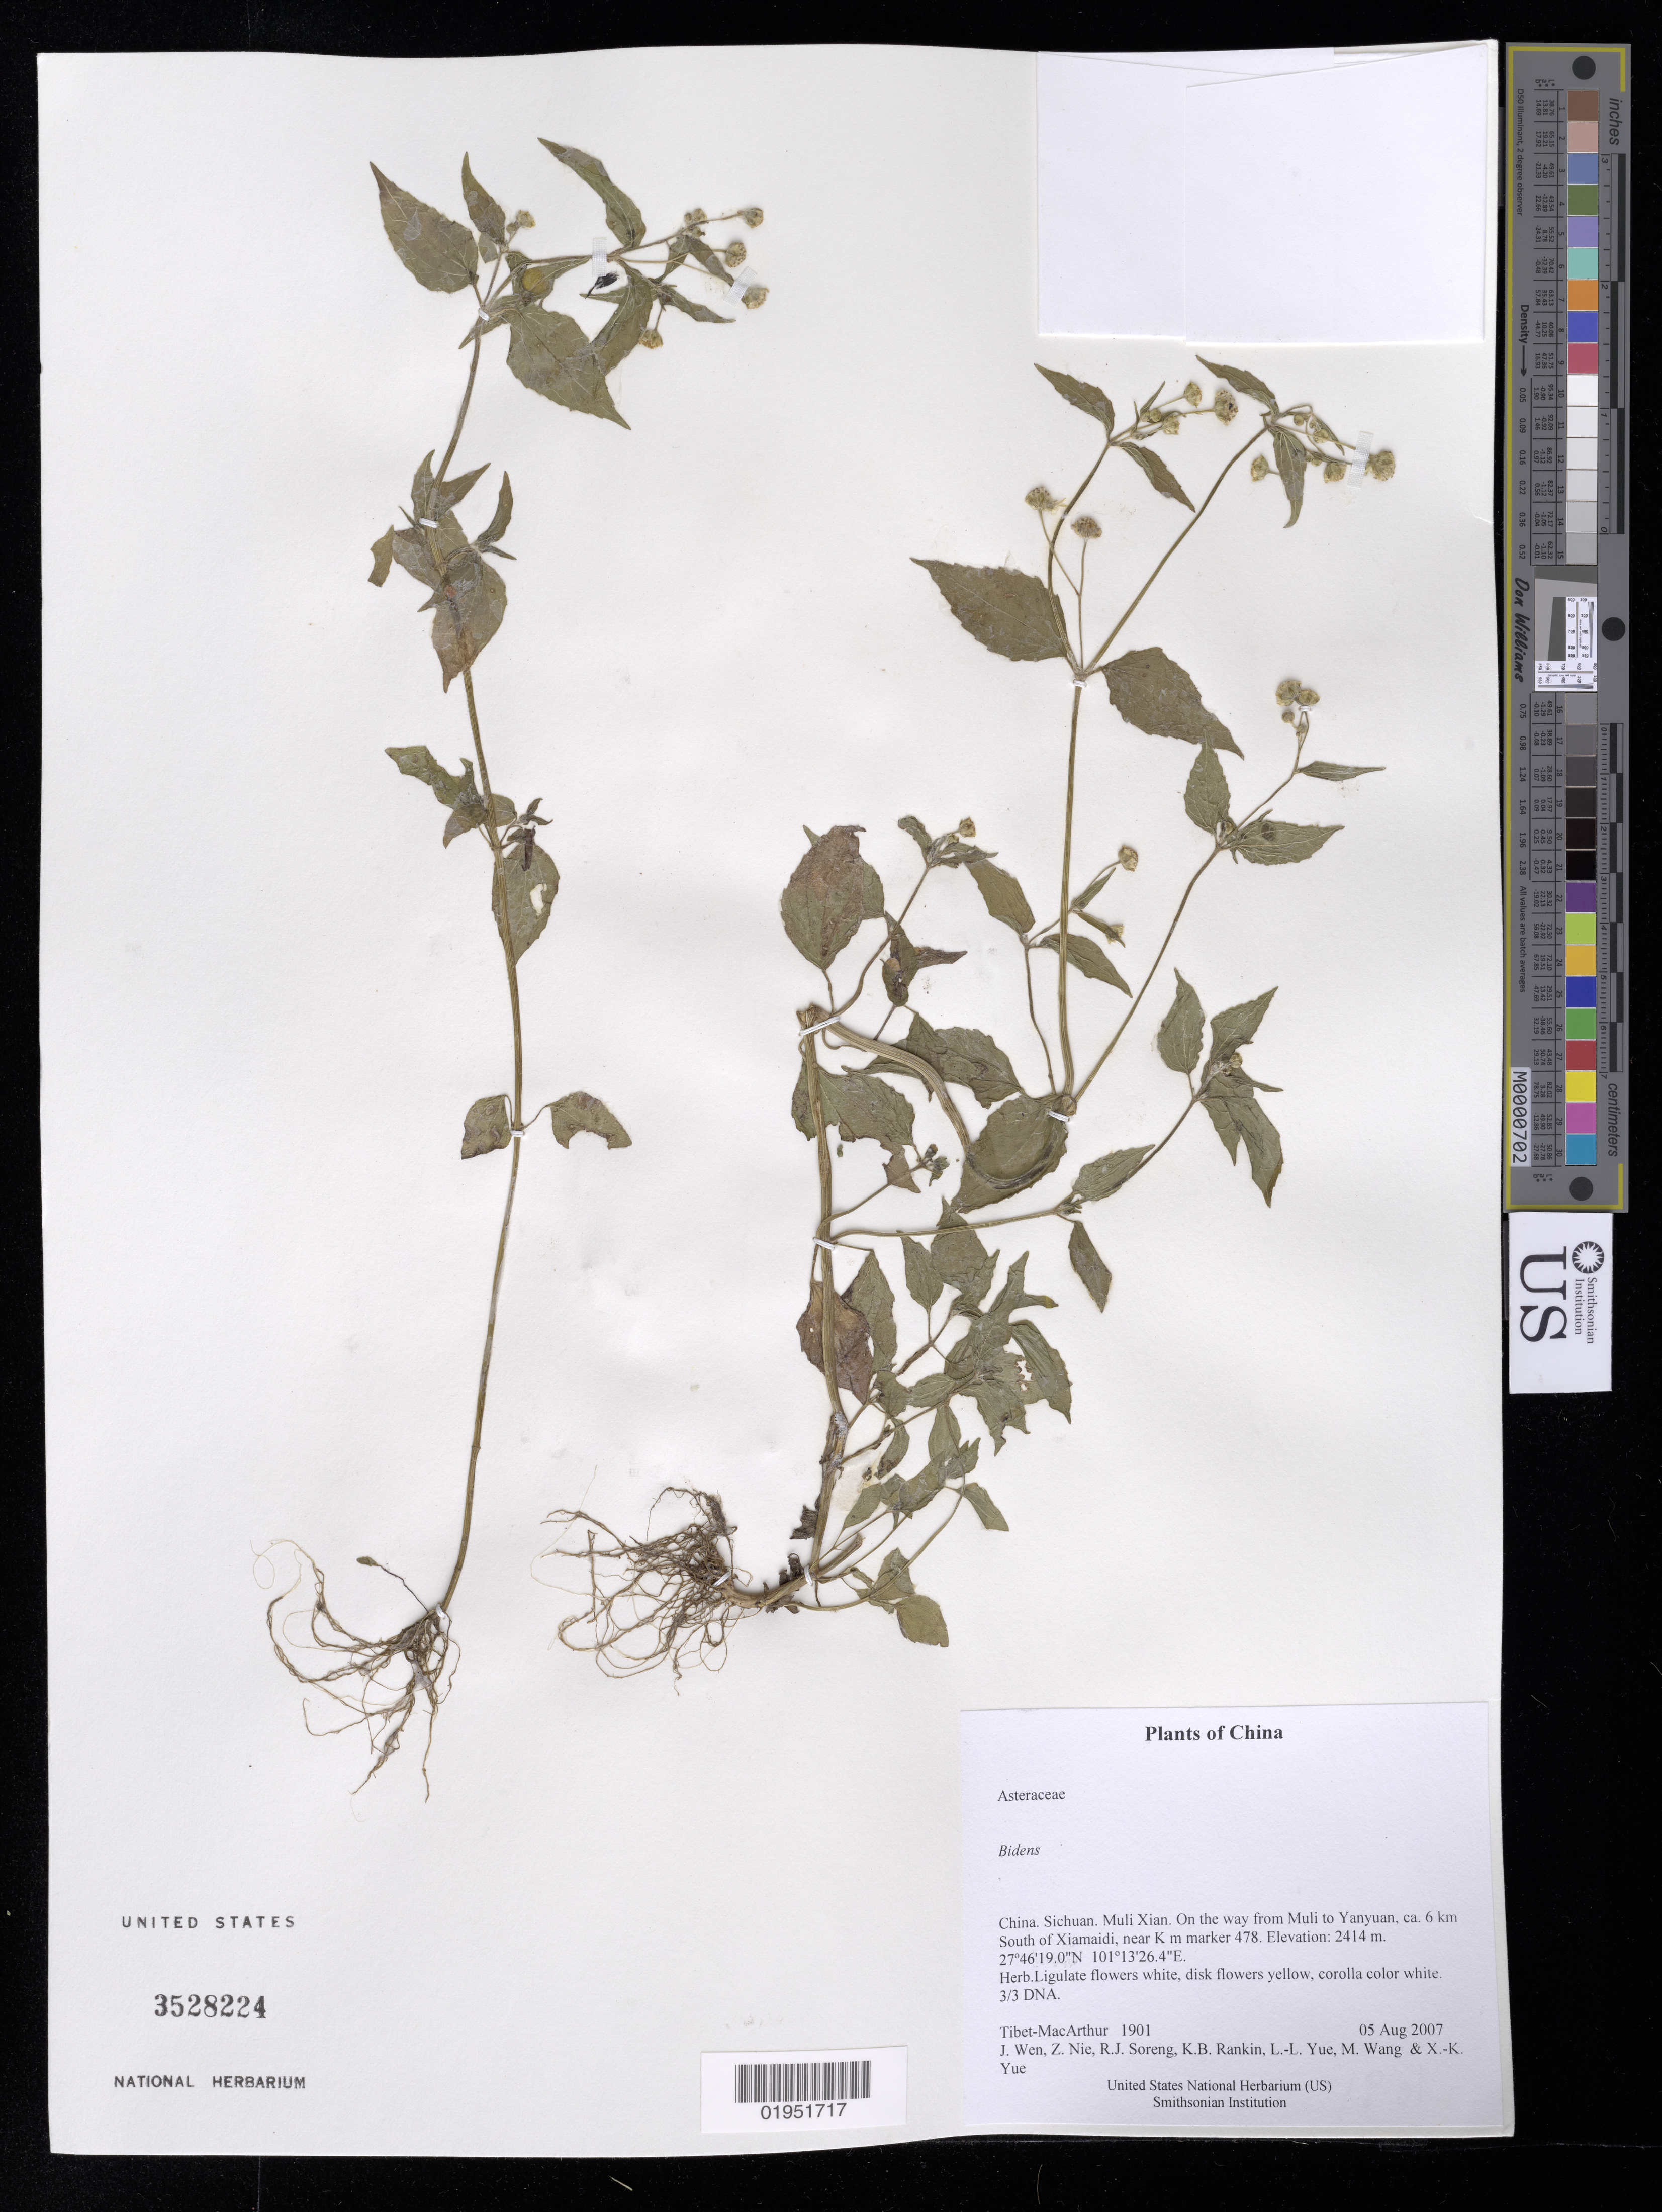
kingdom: Plantae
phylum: Tracheophyta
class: Magnoliopsida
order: Asterales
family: Asteraceae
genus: Bidens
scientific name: Bidens sp.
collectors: Tibet-MacArthur, J. Wen, Z. Nie, R. J. Soreng, K. Rankin, L. Yue, M. Wang & X. Yue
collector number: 1901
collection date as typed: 05 Aug 2007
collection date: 2007-08-05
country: China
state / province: Sichuan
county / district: Muli Xian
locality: On the way from Muli to Yanyuan, ca. 6 km South of Xiamaidi, near K m marker 478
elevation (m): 2414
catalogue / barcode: US 3528224